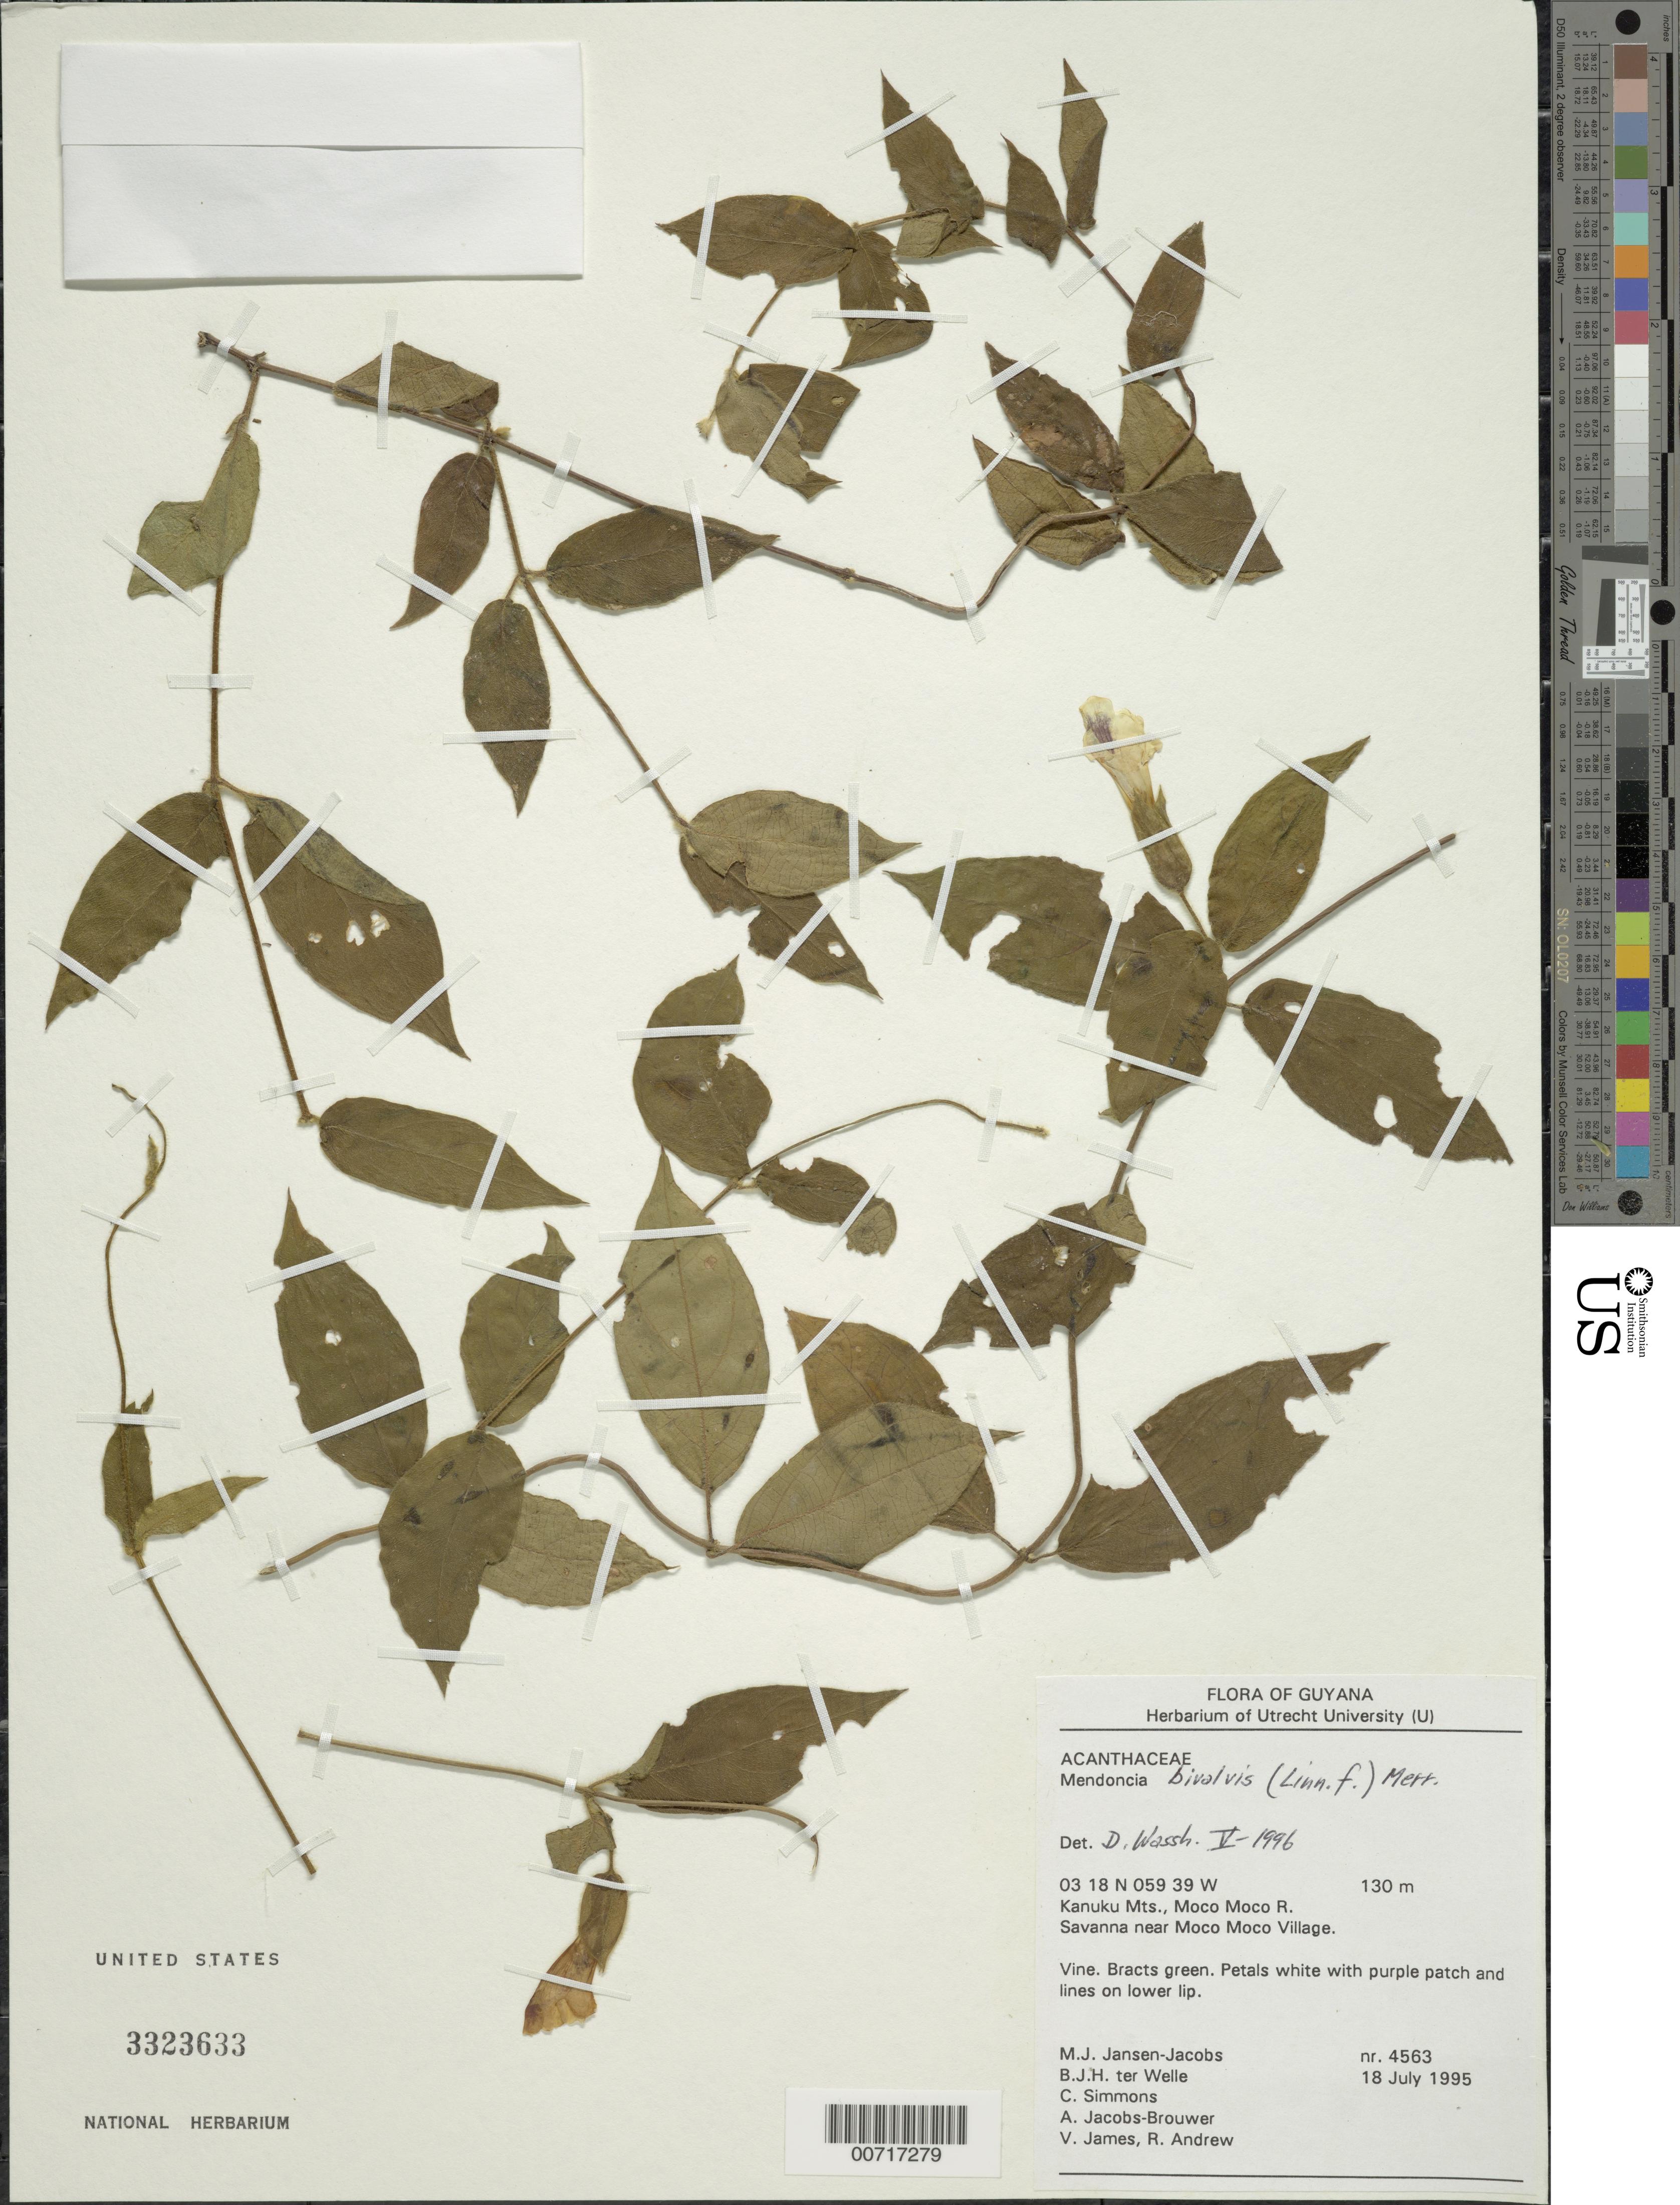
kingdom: Plantae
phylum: Tracheophyta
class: Magnoliopsida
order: Lamiales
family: Acanthaceae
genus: Mendoncia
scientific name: Mendoncia bivalvis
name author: (L. f.) Merr.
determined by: Wasshausen, Dieter C., (BOT), Smithsonian Institution - National Museum of Natural History (UNITED STATES)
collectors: M. J. Jansen-Jacobs, B. Welle, C. Simmons, A. Jacobs-Brouwer, V. James & R. Andrew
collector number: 4563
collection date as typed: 18-Jul-95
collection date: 1995-07-18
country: Guyana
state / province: U. Takutu-U. Essequibo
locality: Moco Moco River, Kanuku Mts., near Moco Moco village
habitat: Savanna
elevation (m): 130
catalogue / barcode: US 3323633